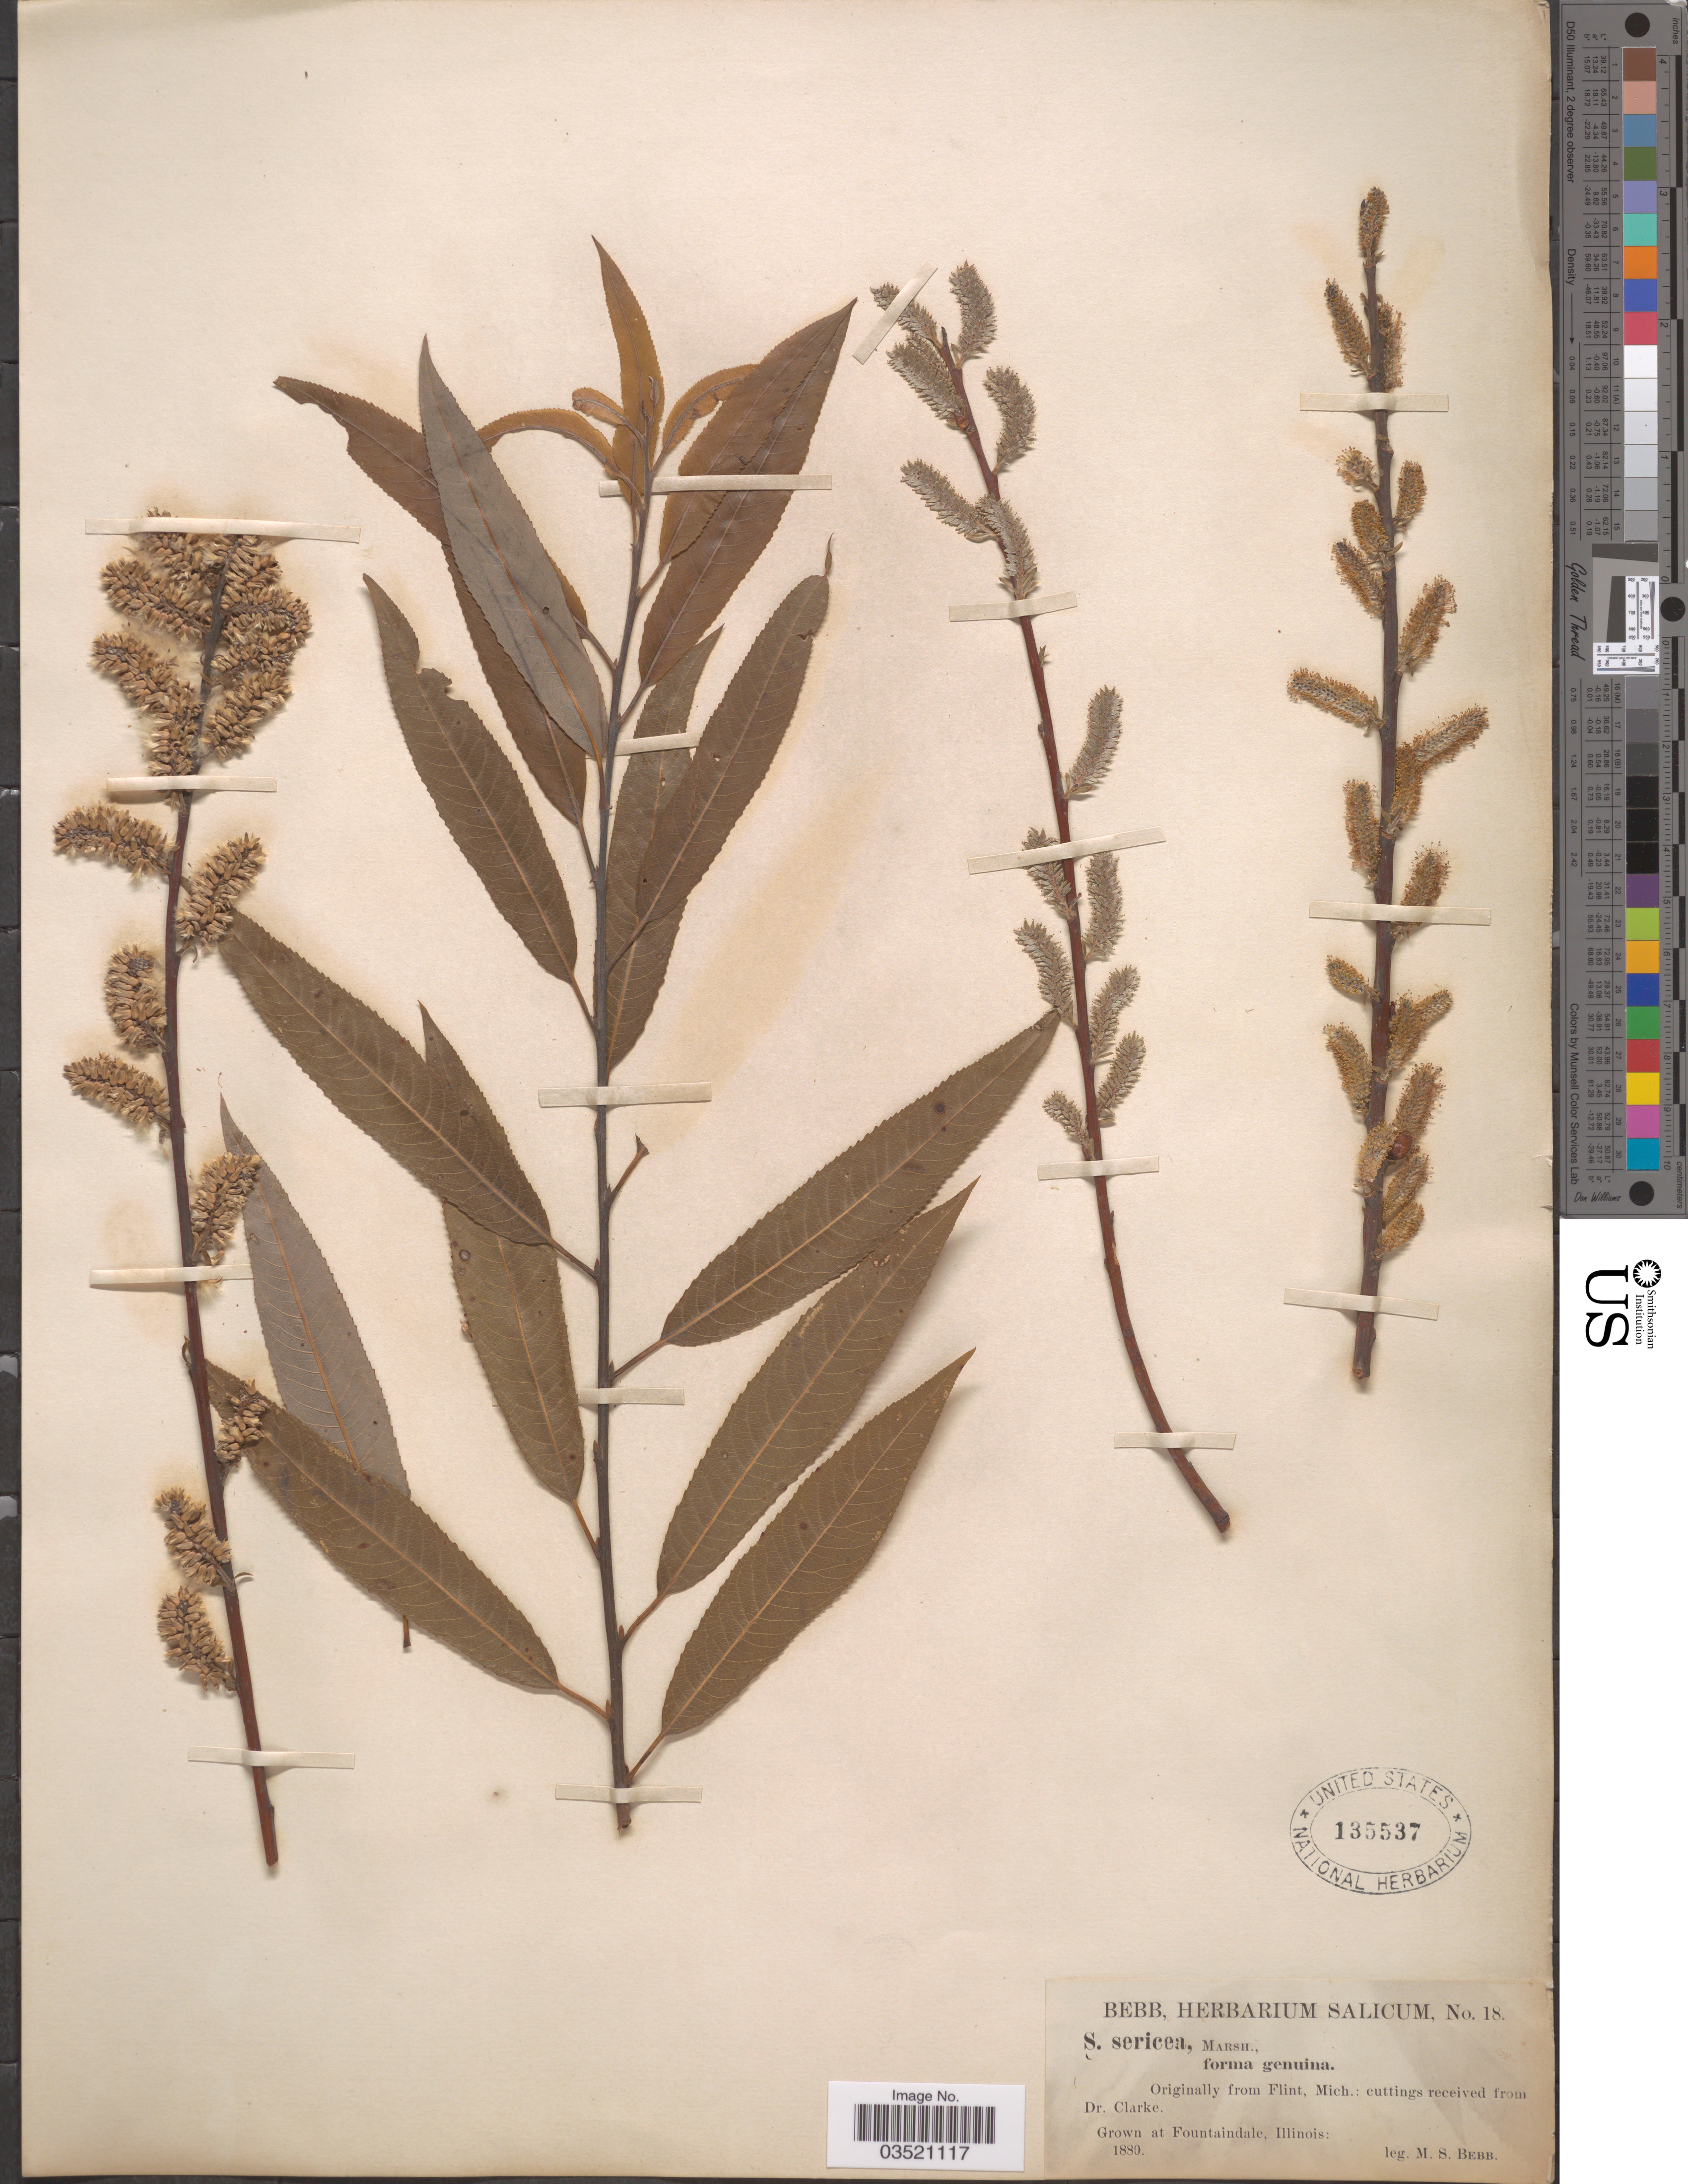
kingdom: Plantae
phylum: Tracheophyta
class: Magnoliopsida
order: Malpighiales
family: Salicaceae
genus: Salix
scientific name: Salix sericea f. genuina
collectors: M. Bebb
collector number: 18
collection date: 1880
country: United States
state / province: Illinois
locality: Grown at Fountaindale.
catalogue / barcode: US 135537